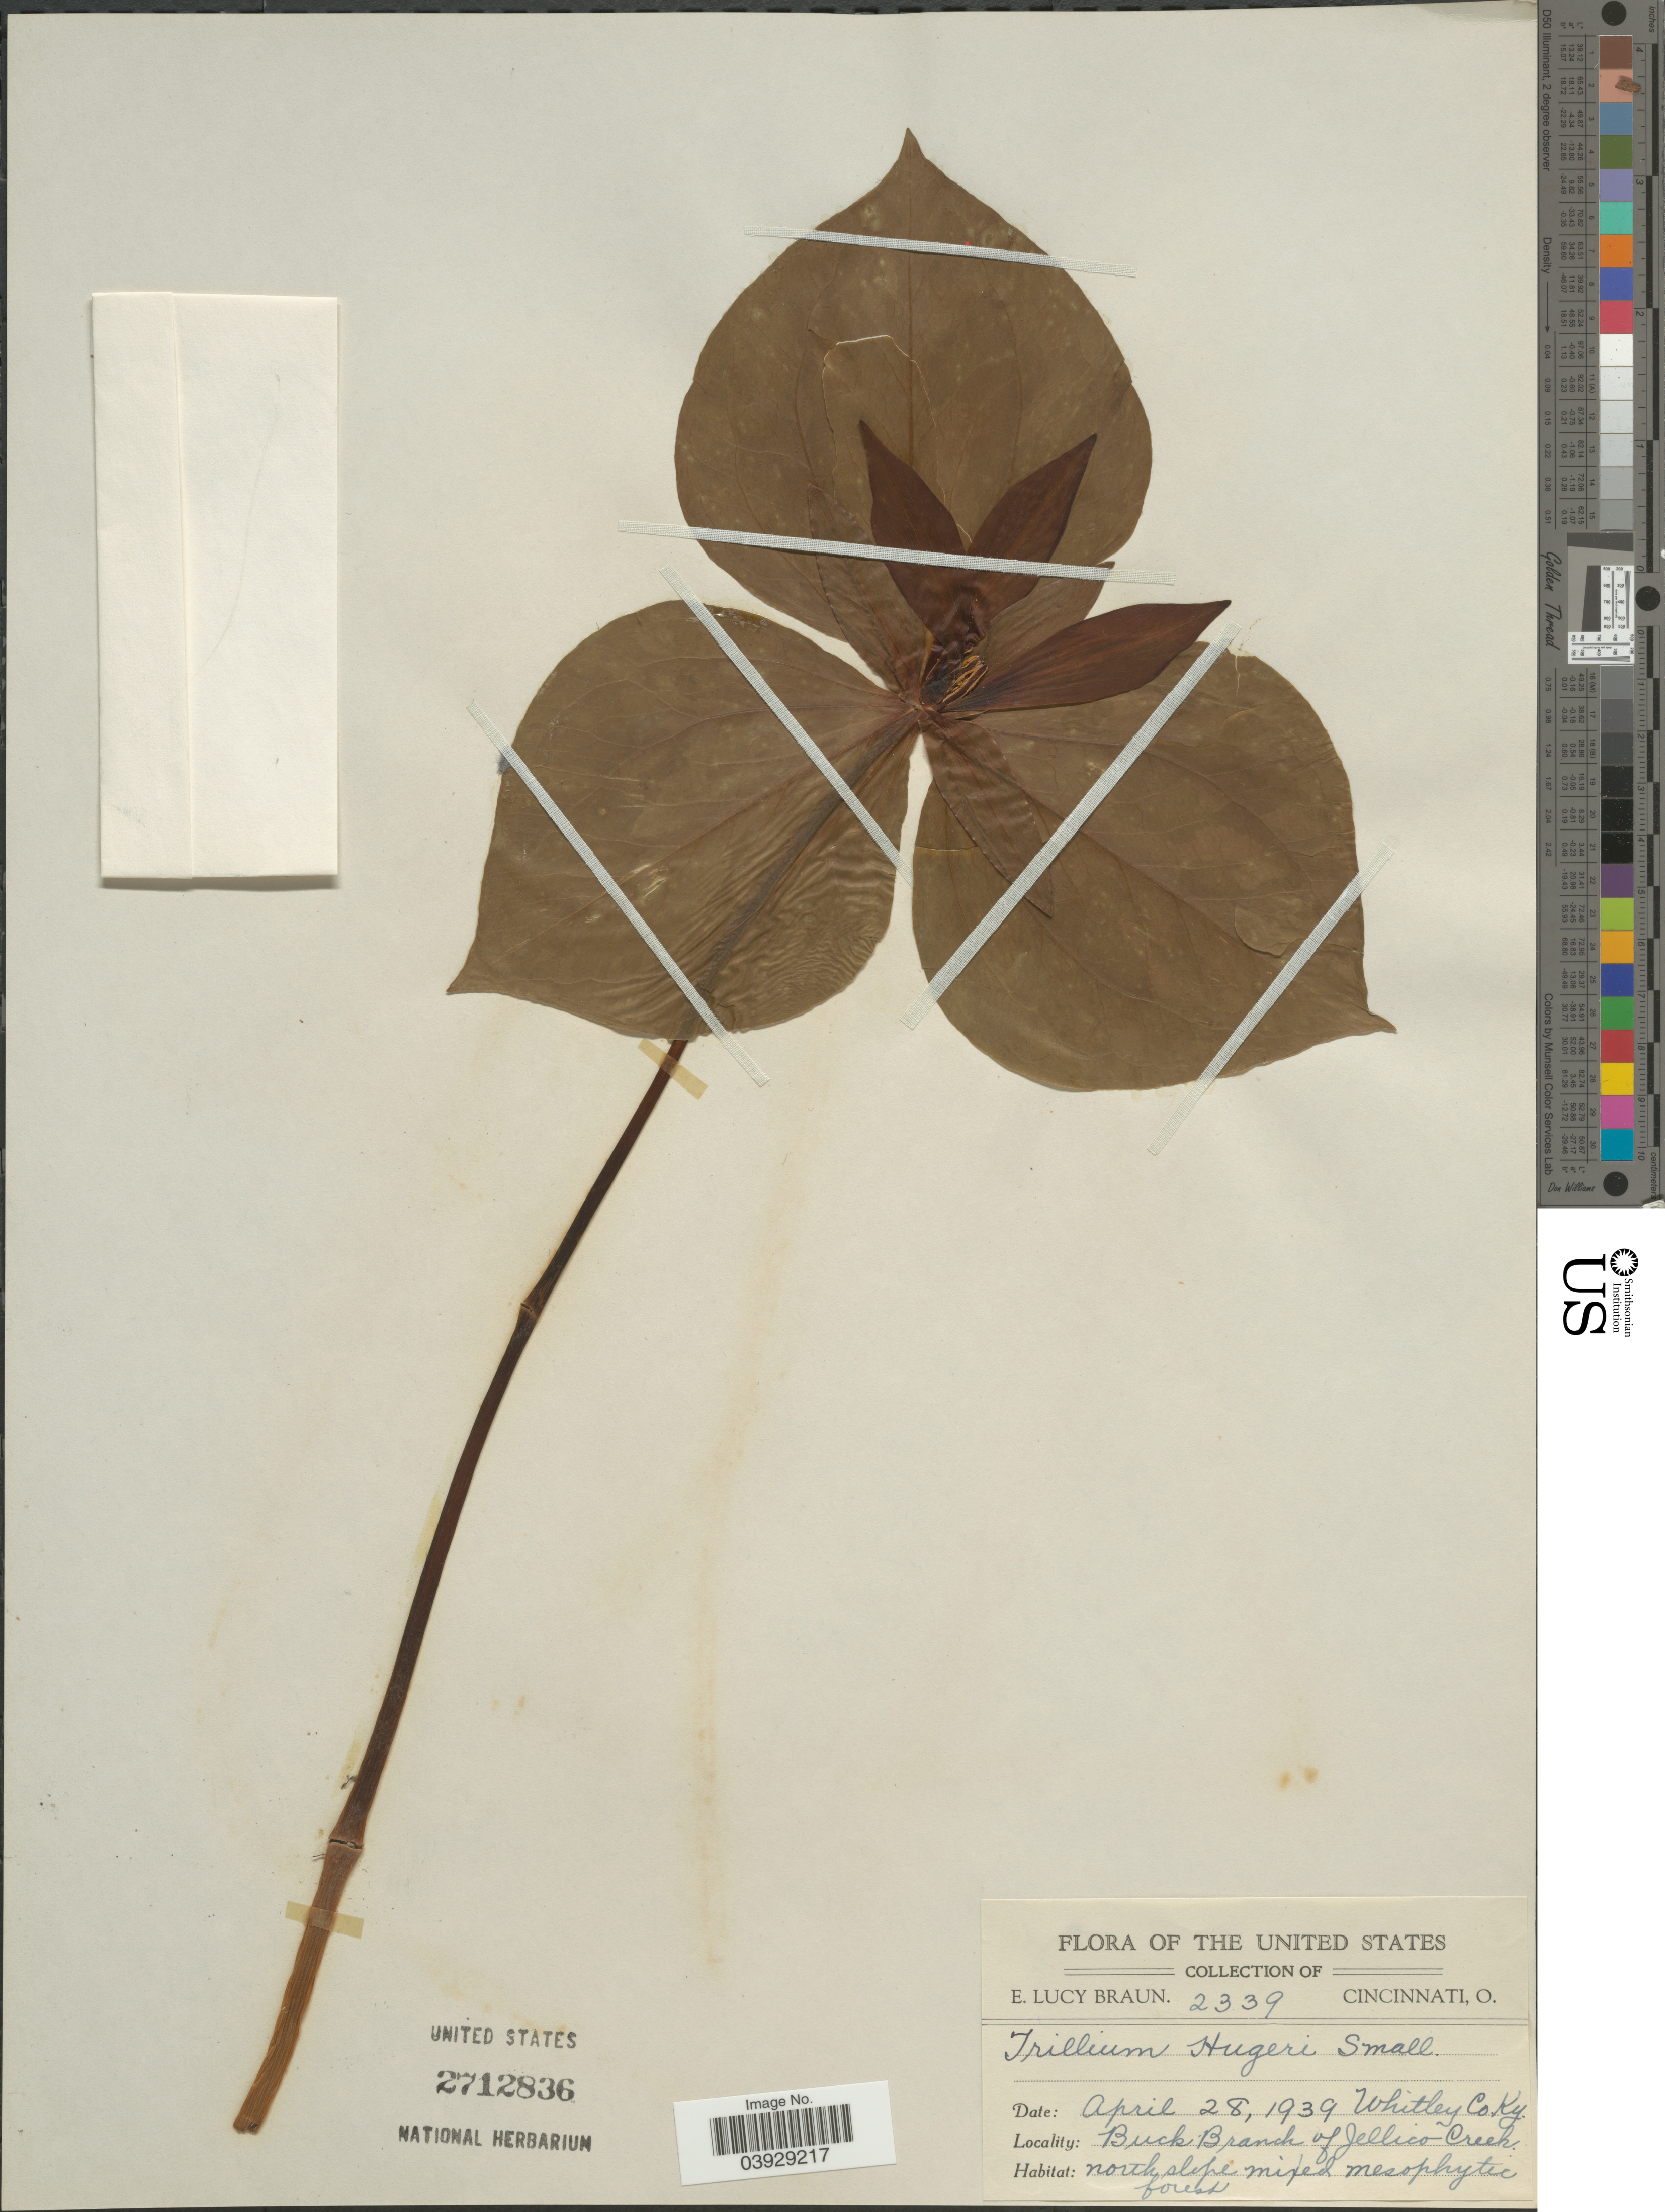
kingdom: Plantae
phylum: Tracheophyta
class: Liliopsida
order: Liliales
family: Melanthiaceae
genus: Trillium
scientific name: Trillium cuneatum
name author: Raf.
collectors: E. L. Braun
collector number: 2339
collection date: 1939-04-28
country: United States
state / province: Kentucky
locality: Whitley Co. Buck Branch of Jellico Creek. North slope mixed mesophytic forest.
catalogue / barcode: US 2712836